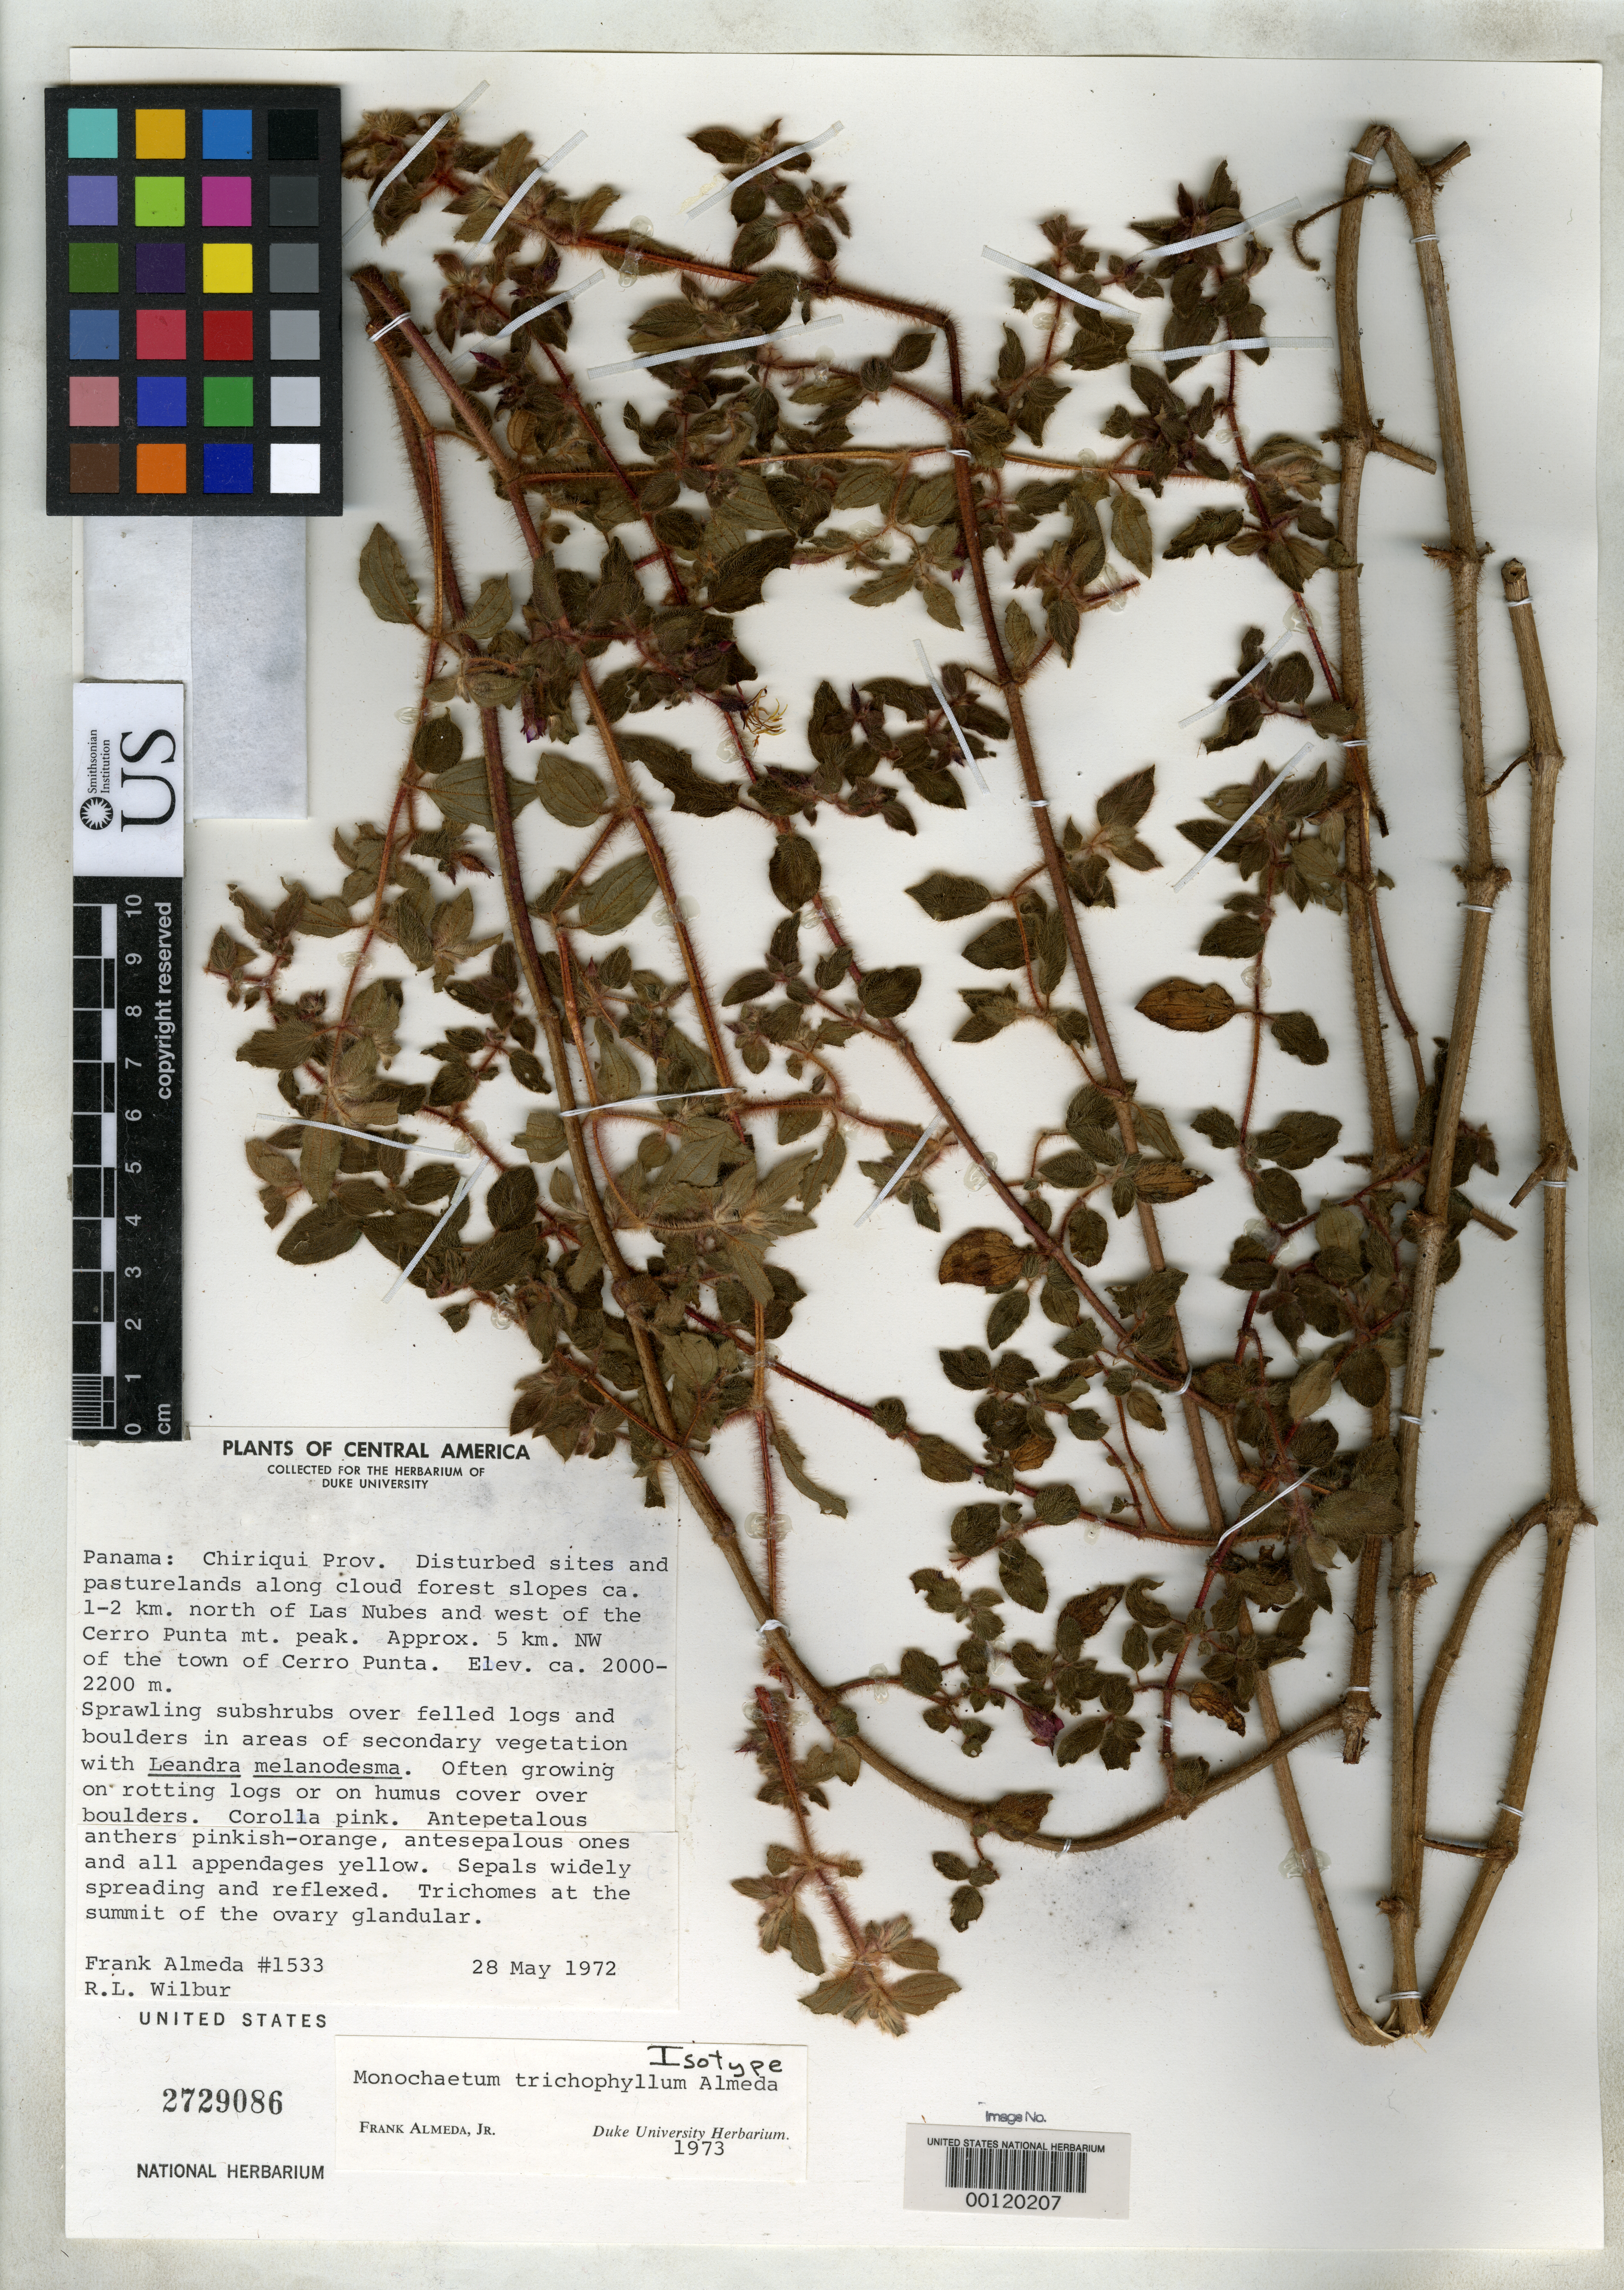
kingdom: Plantae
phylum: Tracheophyta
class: Magnoliopsida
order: Myrtales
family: Melastomataceae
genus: Monochaetum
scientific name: Monochaetum trichophyllum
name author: Almeda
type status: Isotype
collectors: F. Almeda & R. L. Wilbur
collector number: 1533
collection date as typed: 28 May 1972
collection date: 1972-05-28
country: Panama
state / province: Chiriquí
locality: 5 km. NW of Cerro Punta.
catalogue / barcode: US 2729086